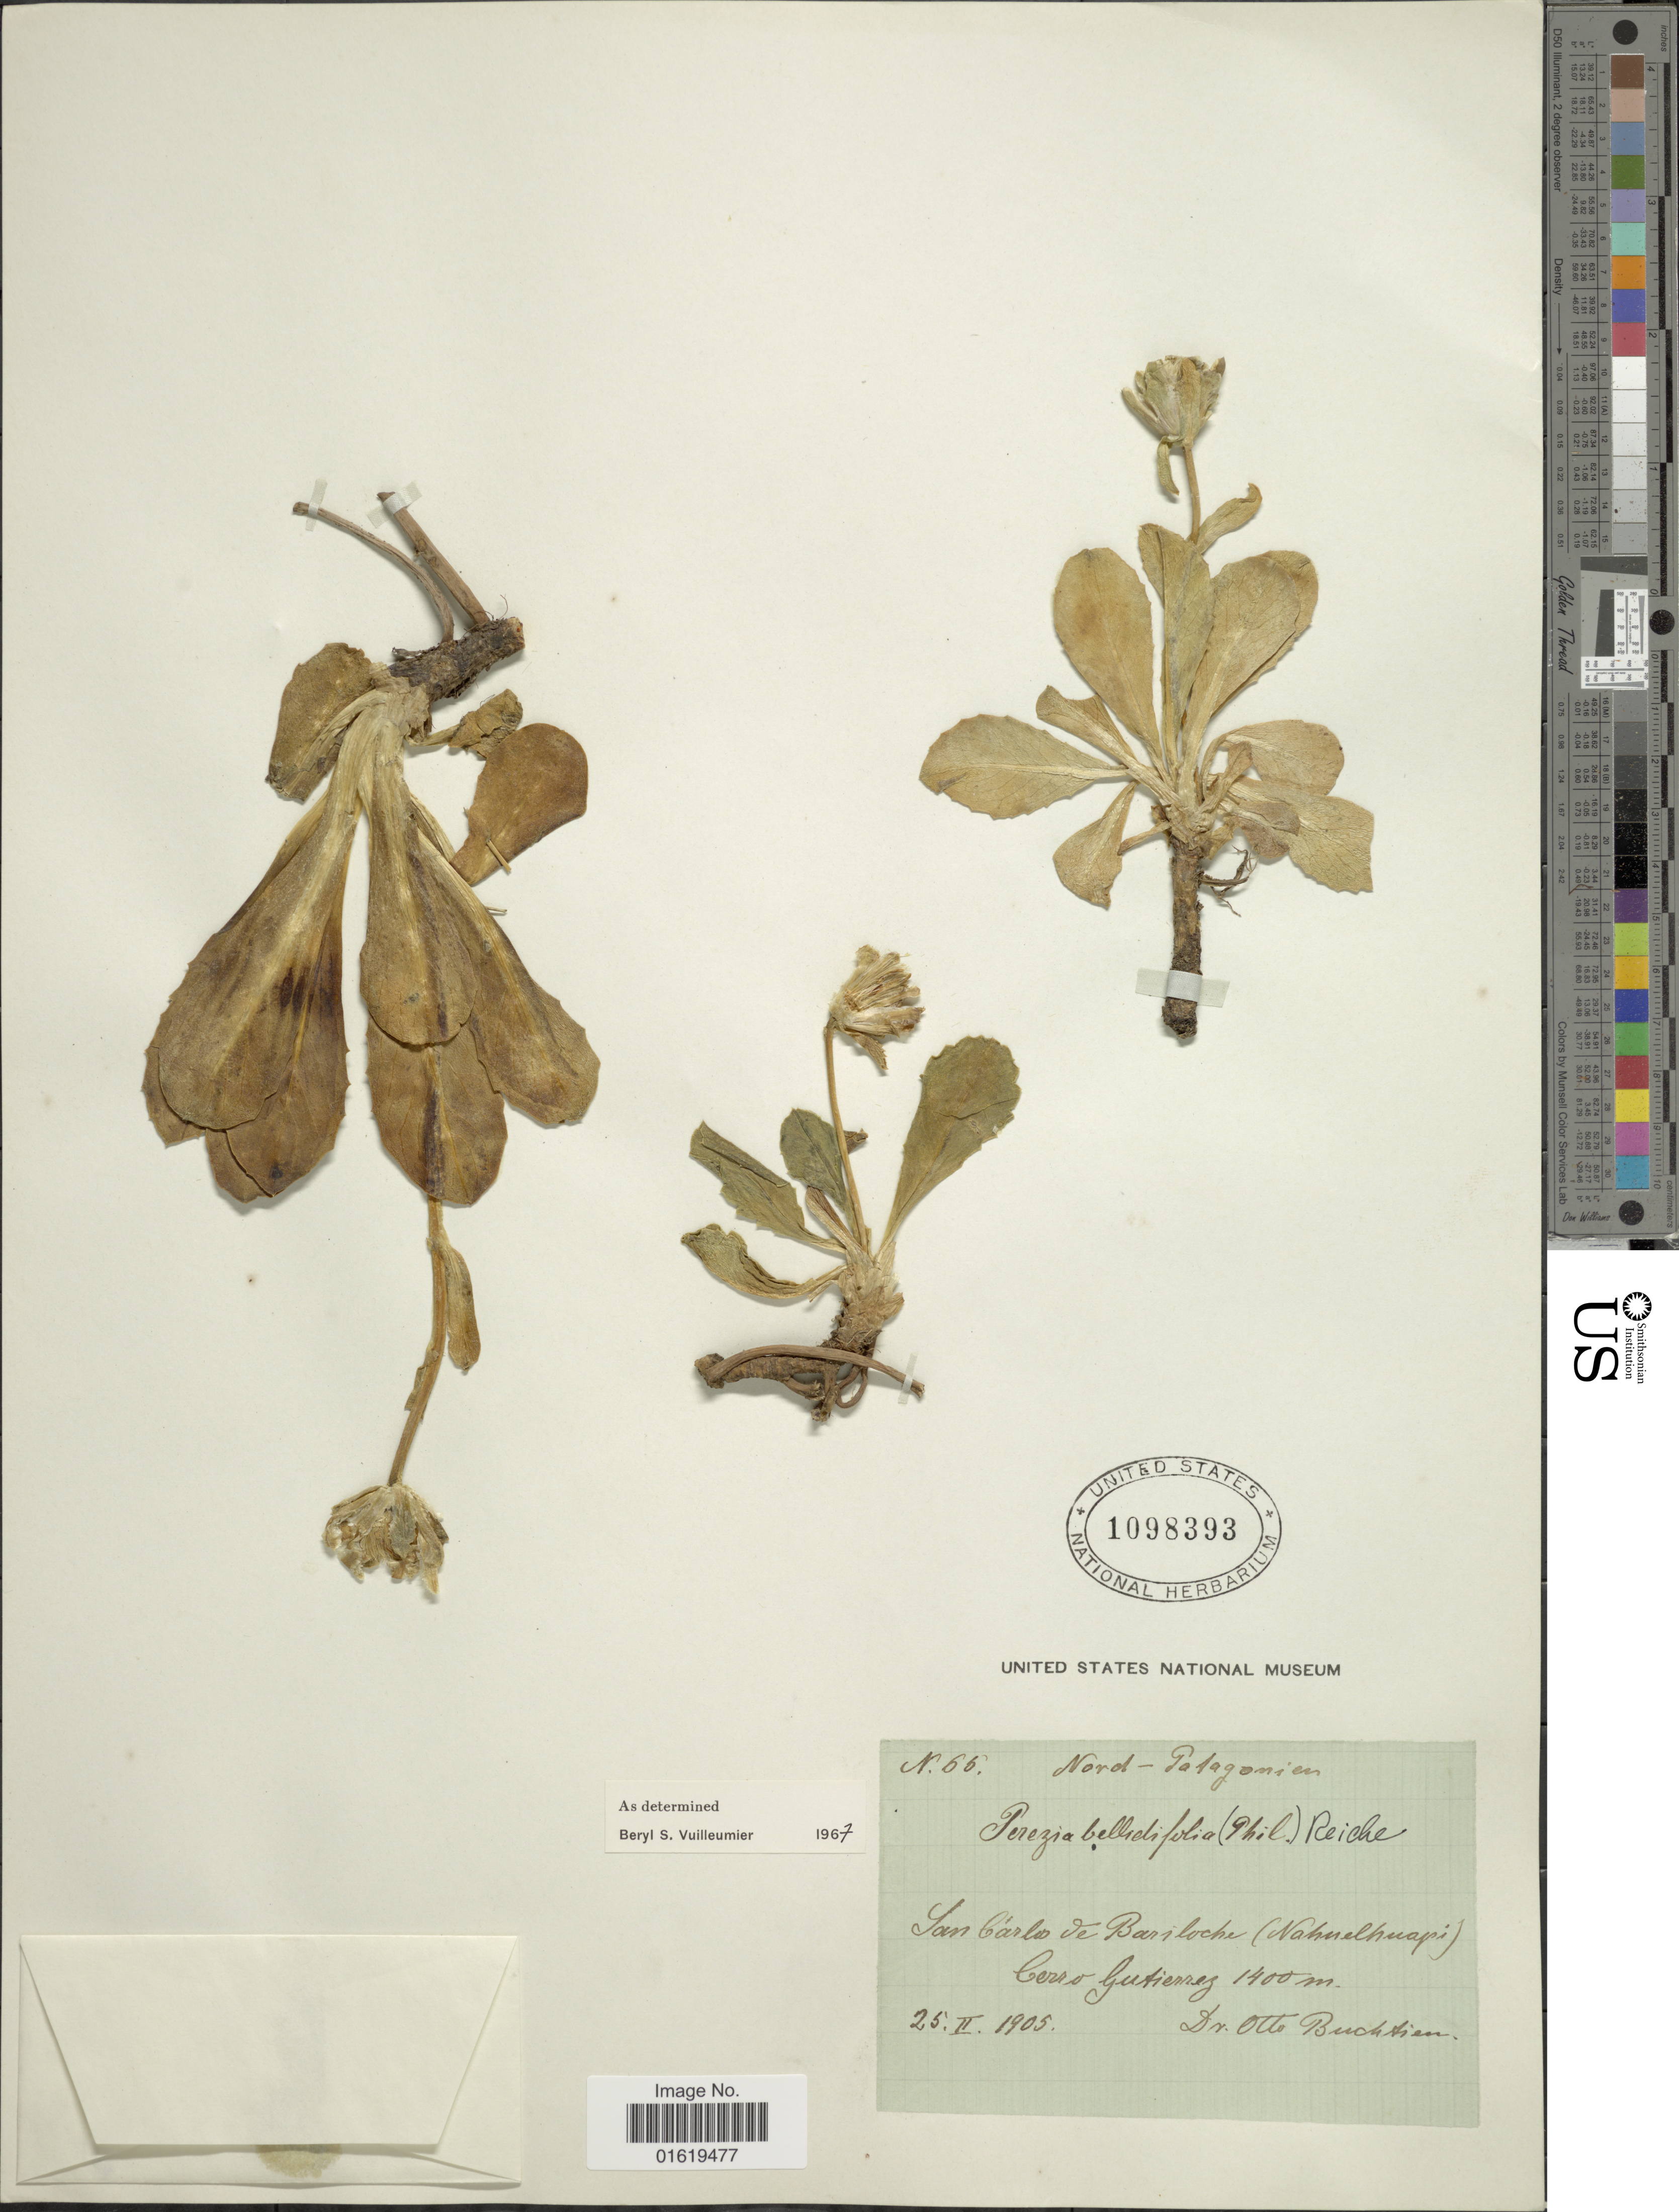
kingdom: Plantae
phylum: Tracheophyta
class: Magnoliopsida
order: Asterales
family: Asteraceae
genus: Perezia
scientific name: Perezia bellidifolia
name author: (Phil.) Reiche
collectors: O. Buchtien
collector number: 66*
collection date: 1905-02-25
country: Argentina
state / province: Rio Negro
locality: Nord-Patagonien. San Cärlos de Bariloche (Nahuelhuapi) Cerro Gutierrez.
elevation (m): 1400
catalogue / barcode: US 1098393